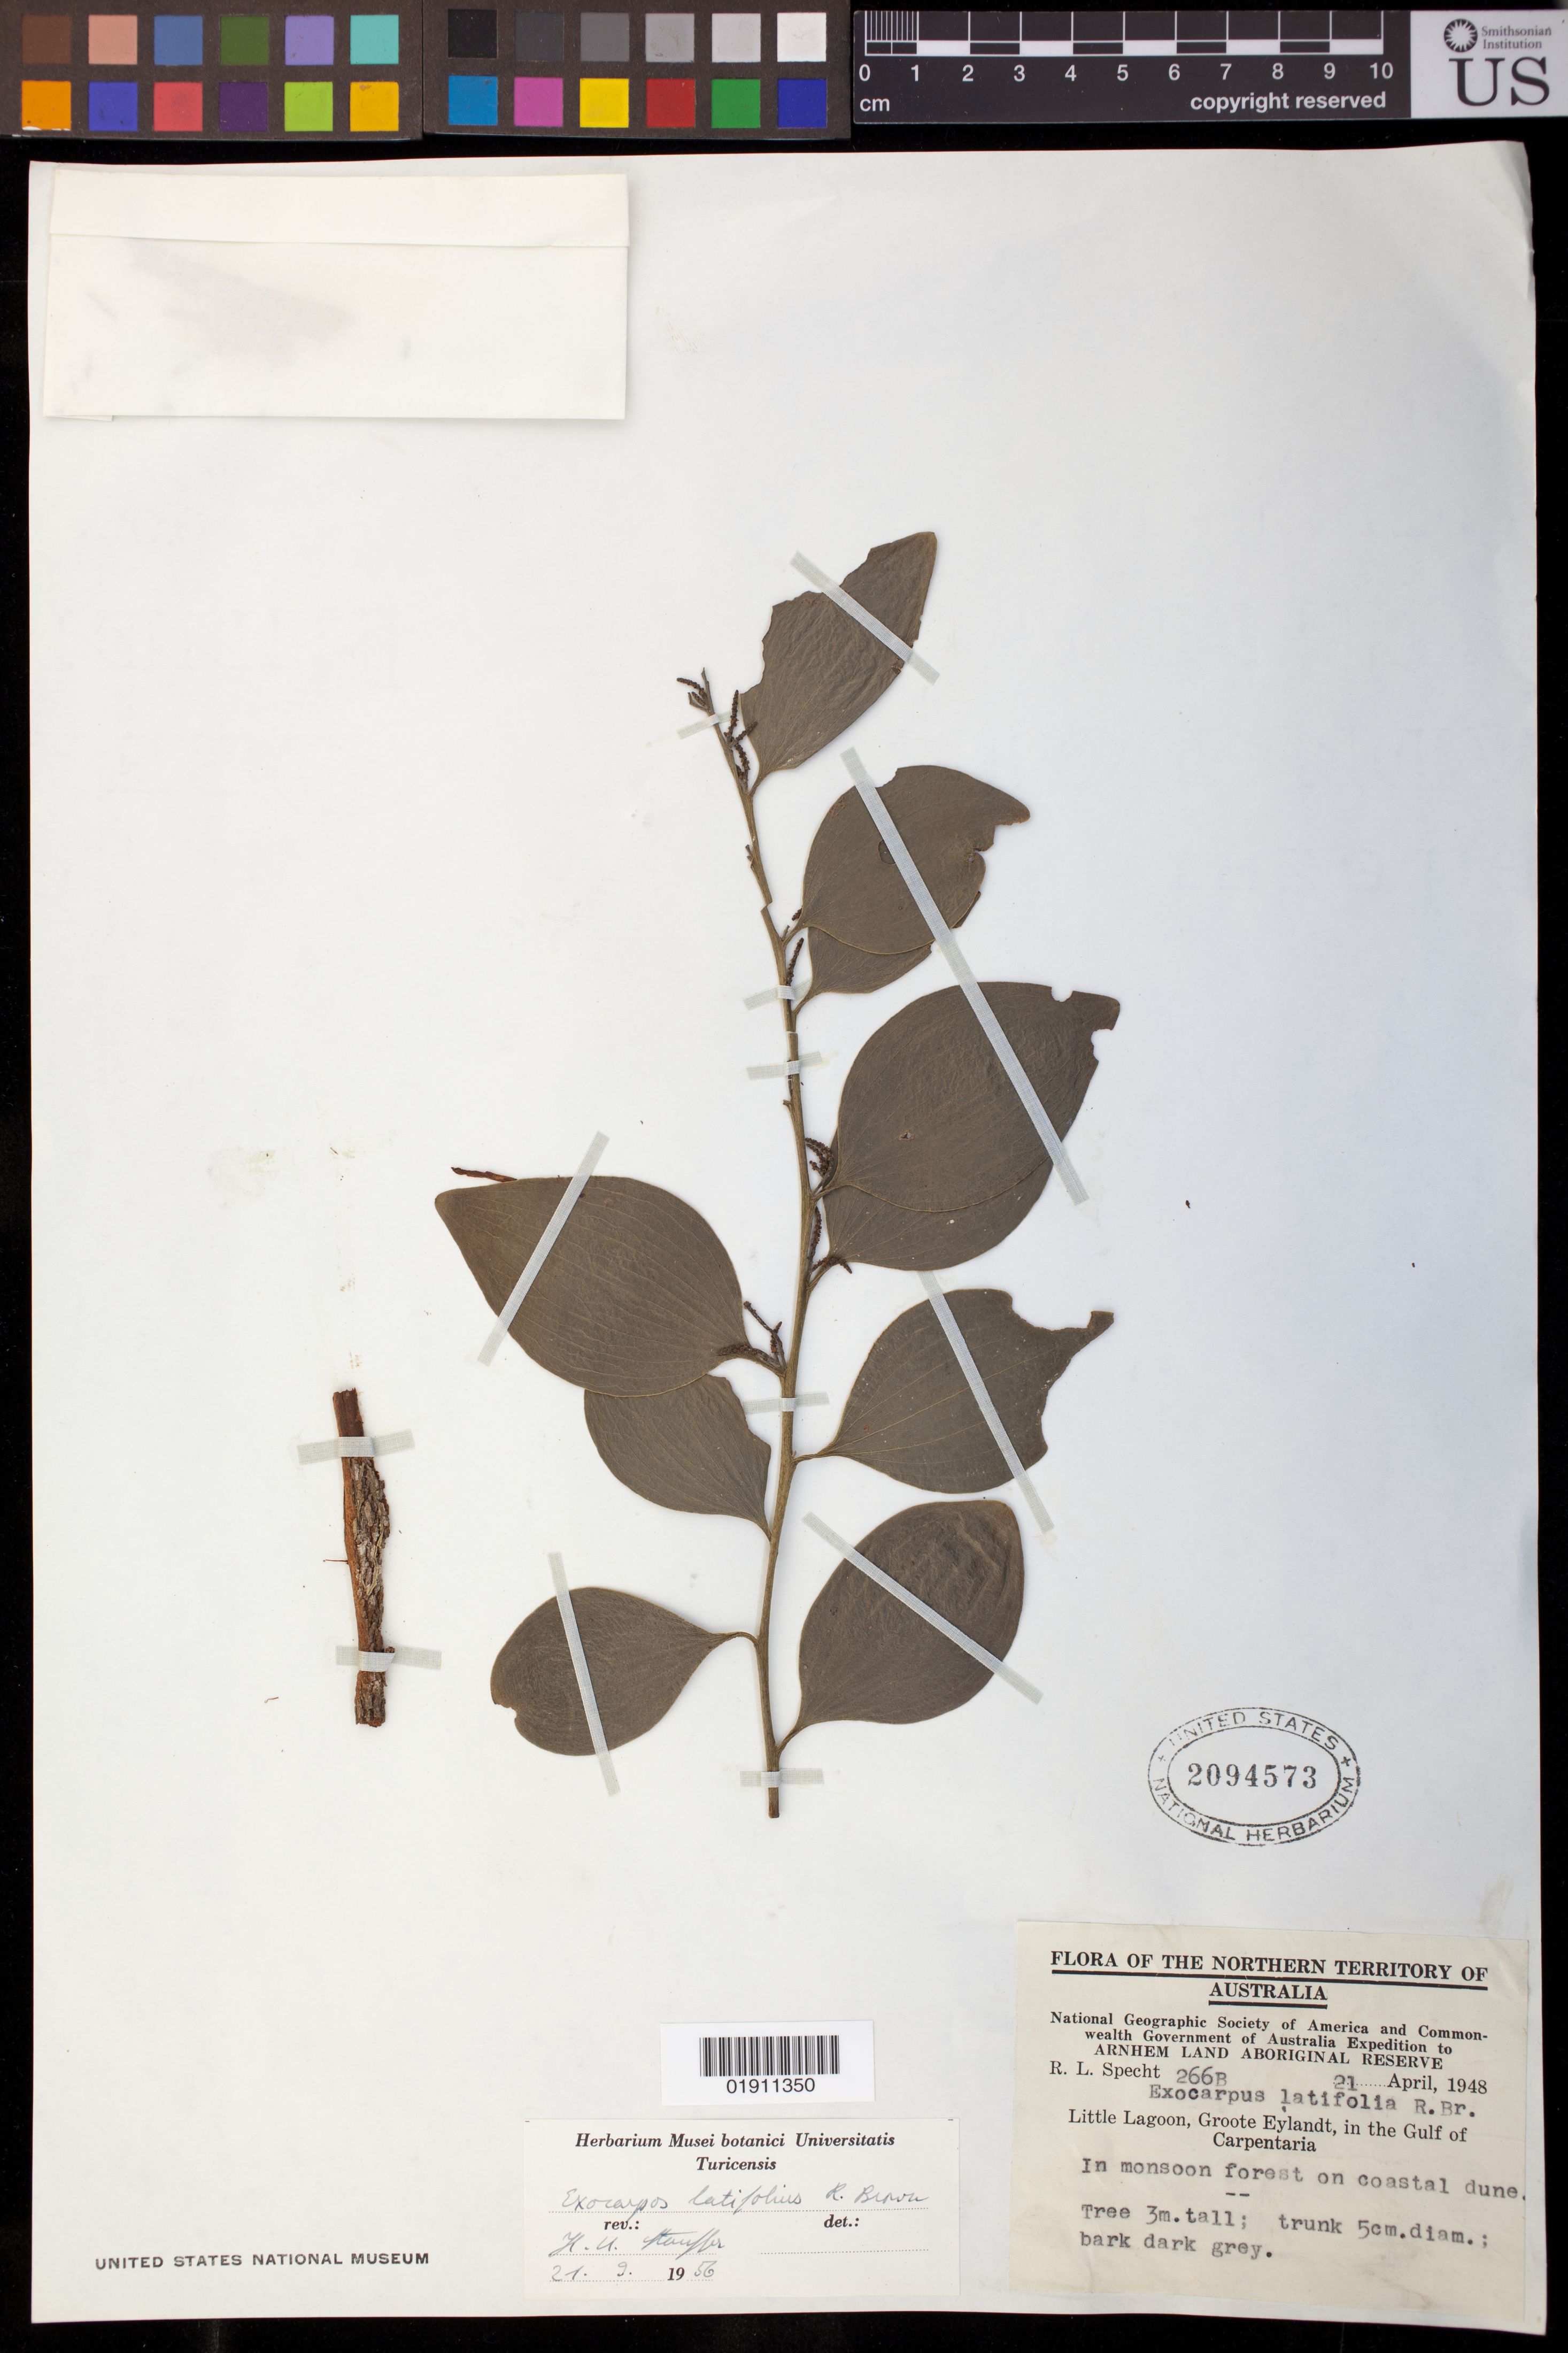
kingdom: Plantae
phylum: Tracheophyta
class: Magnoliopsida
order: Santalales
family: Santalaceae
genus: Exocarpos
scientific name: Exocarpos latifolius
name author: R. Br.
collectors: R. L. Specht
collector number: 266B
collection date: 1948-04-21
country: Australia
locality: Little Lagoon, Groote Eylandt, in the Gulf of Carpentaria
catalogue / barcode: US 2094573